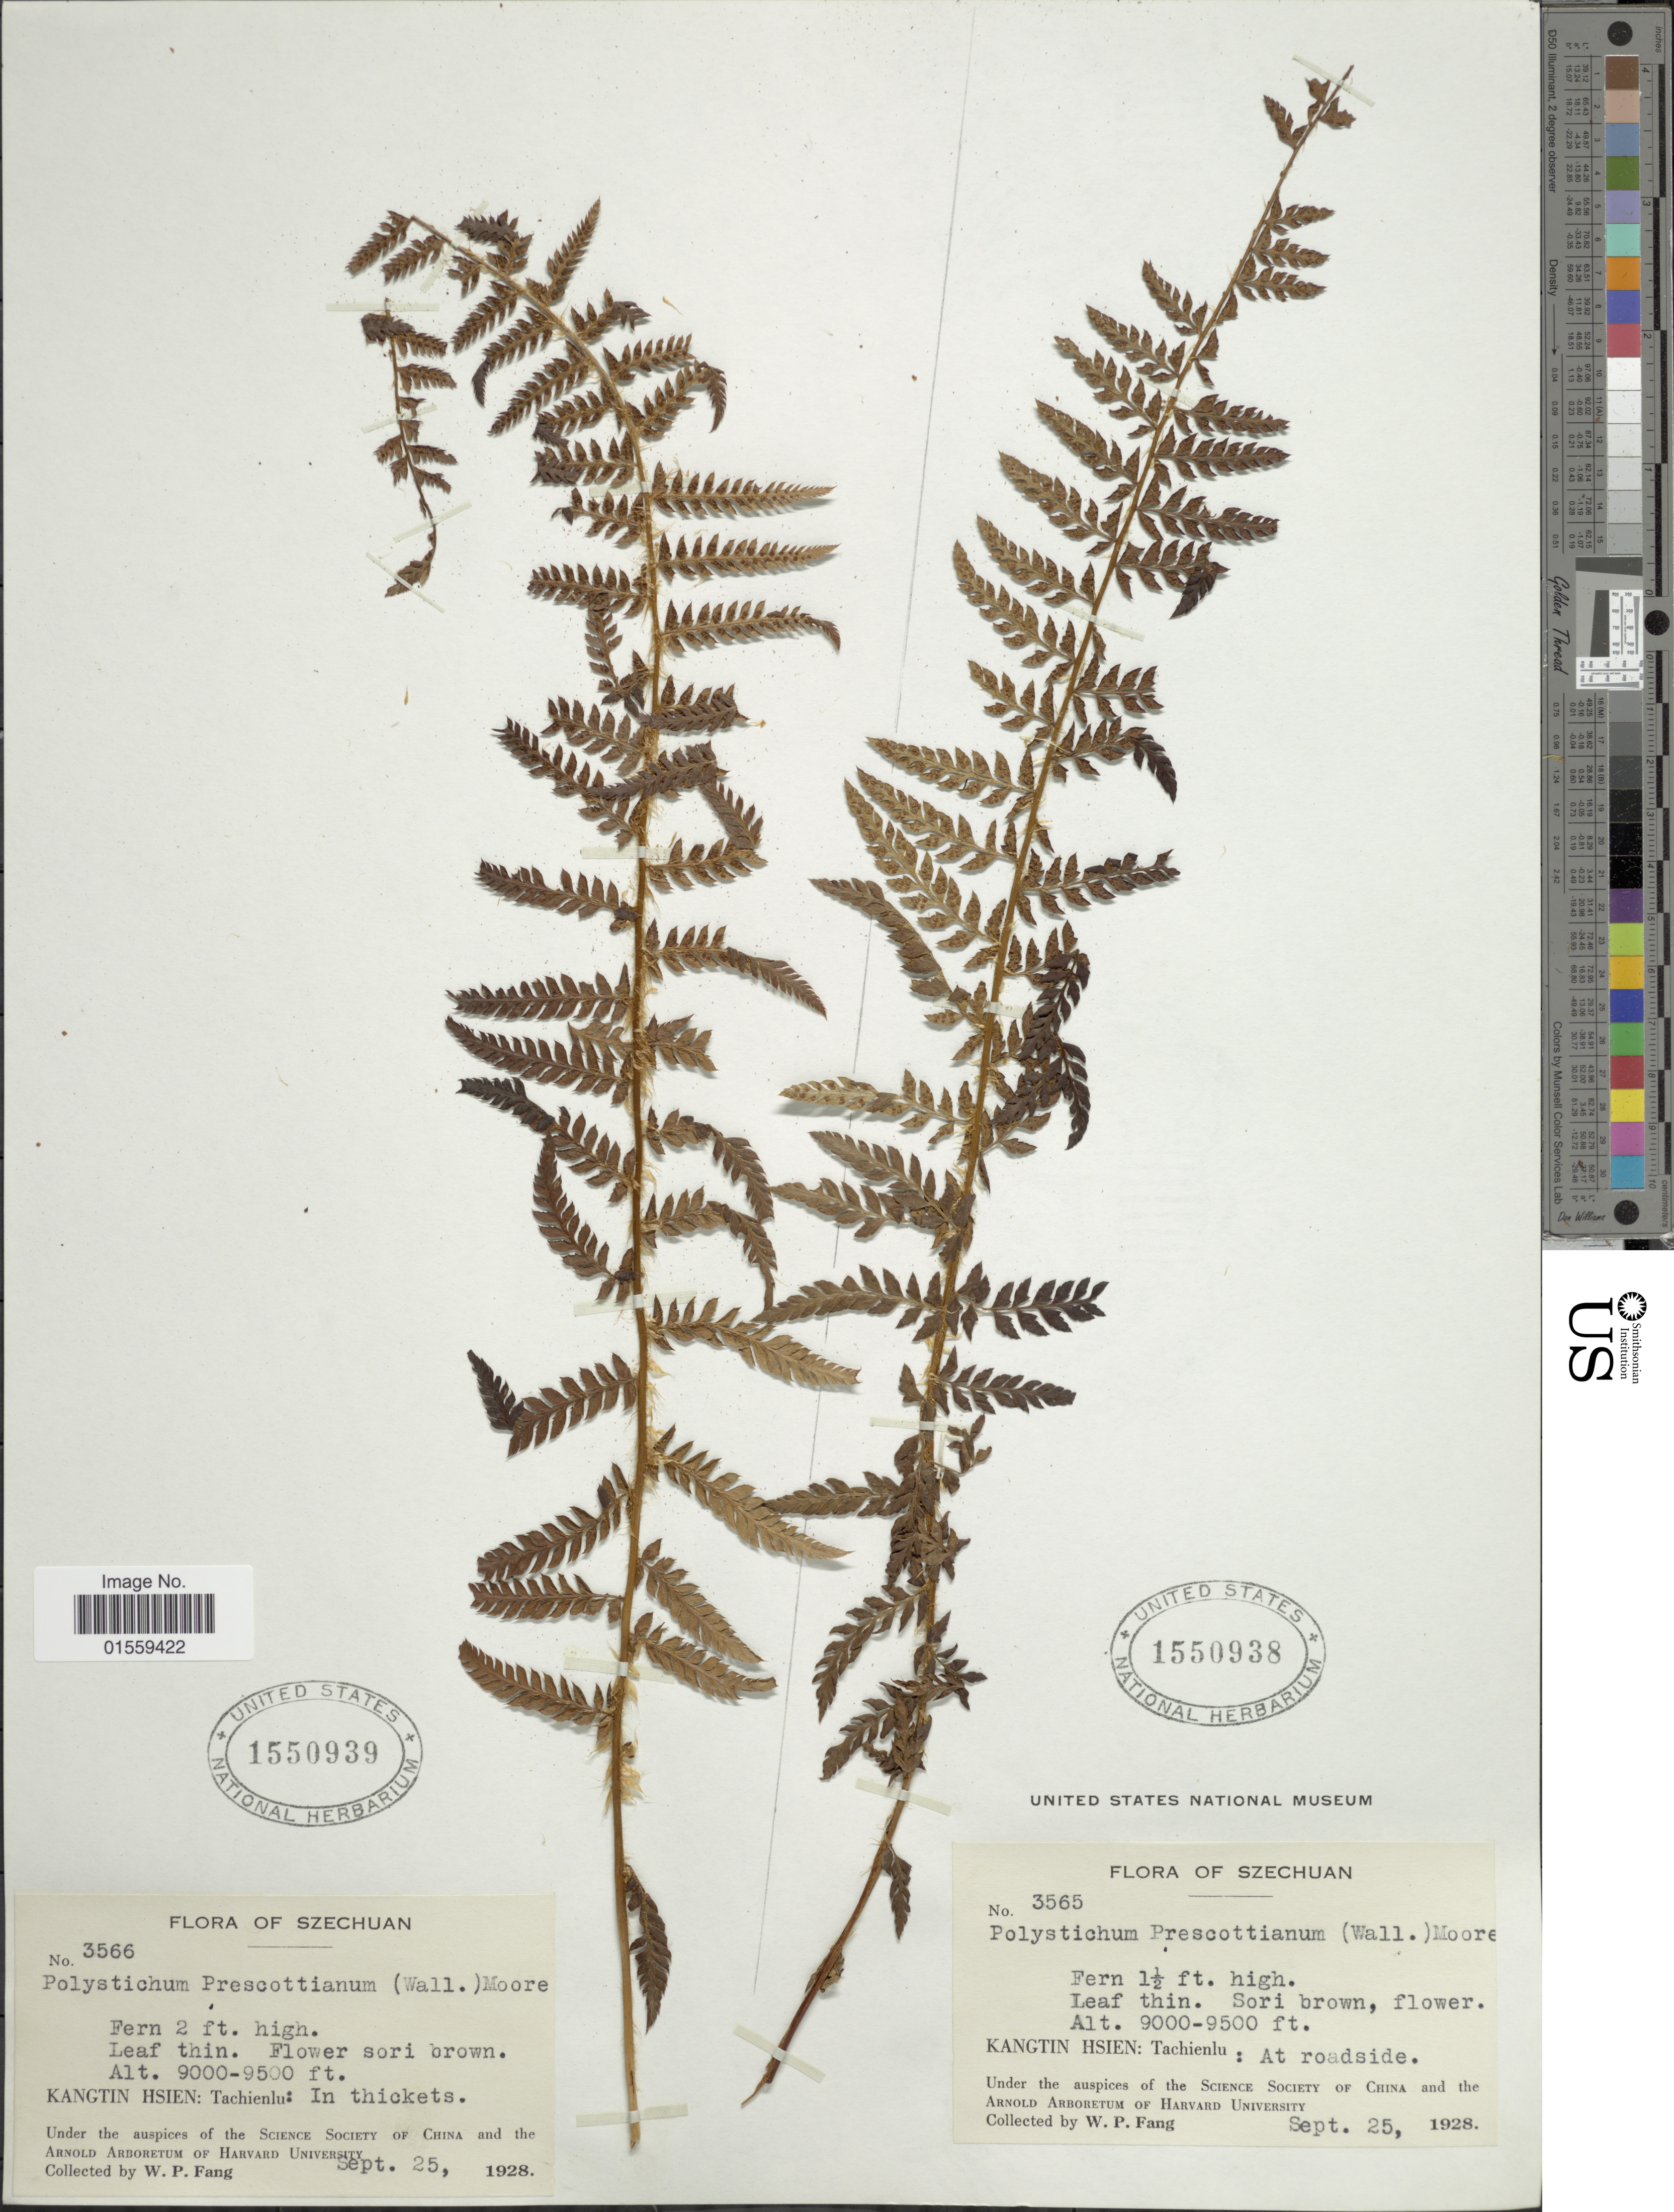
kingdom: Plantae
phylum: Tracheophyta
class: Polypodiopsida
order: Polypodiales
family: Dryopteridaceae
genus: Polystichum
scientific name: Polystichum prescottianum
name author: (Wall. ex Mett.) T. Moore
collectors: W. P. Fang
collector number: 3565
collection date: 1928-09-25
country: China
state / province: Sichuan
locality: Szechuan, Kangtin Hsien: Tachienlu.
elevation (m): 2743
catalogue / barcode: US 1550938-2